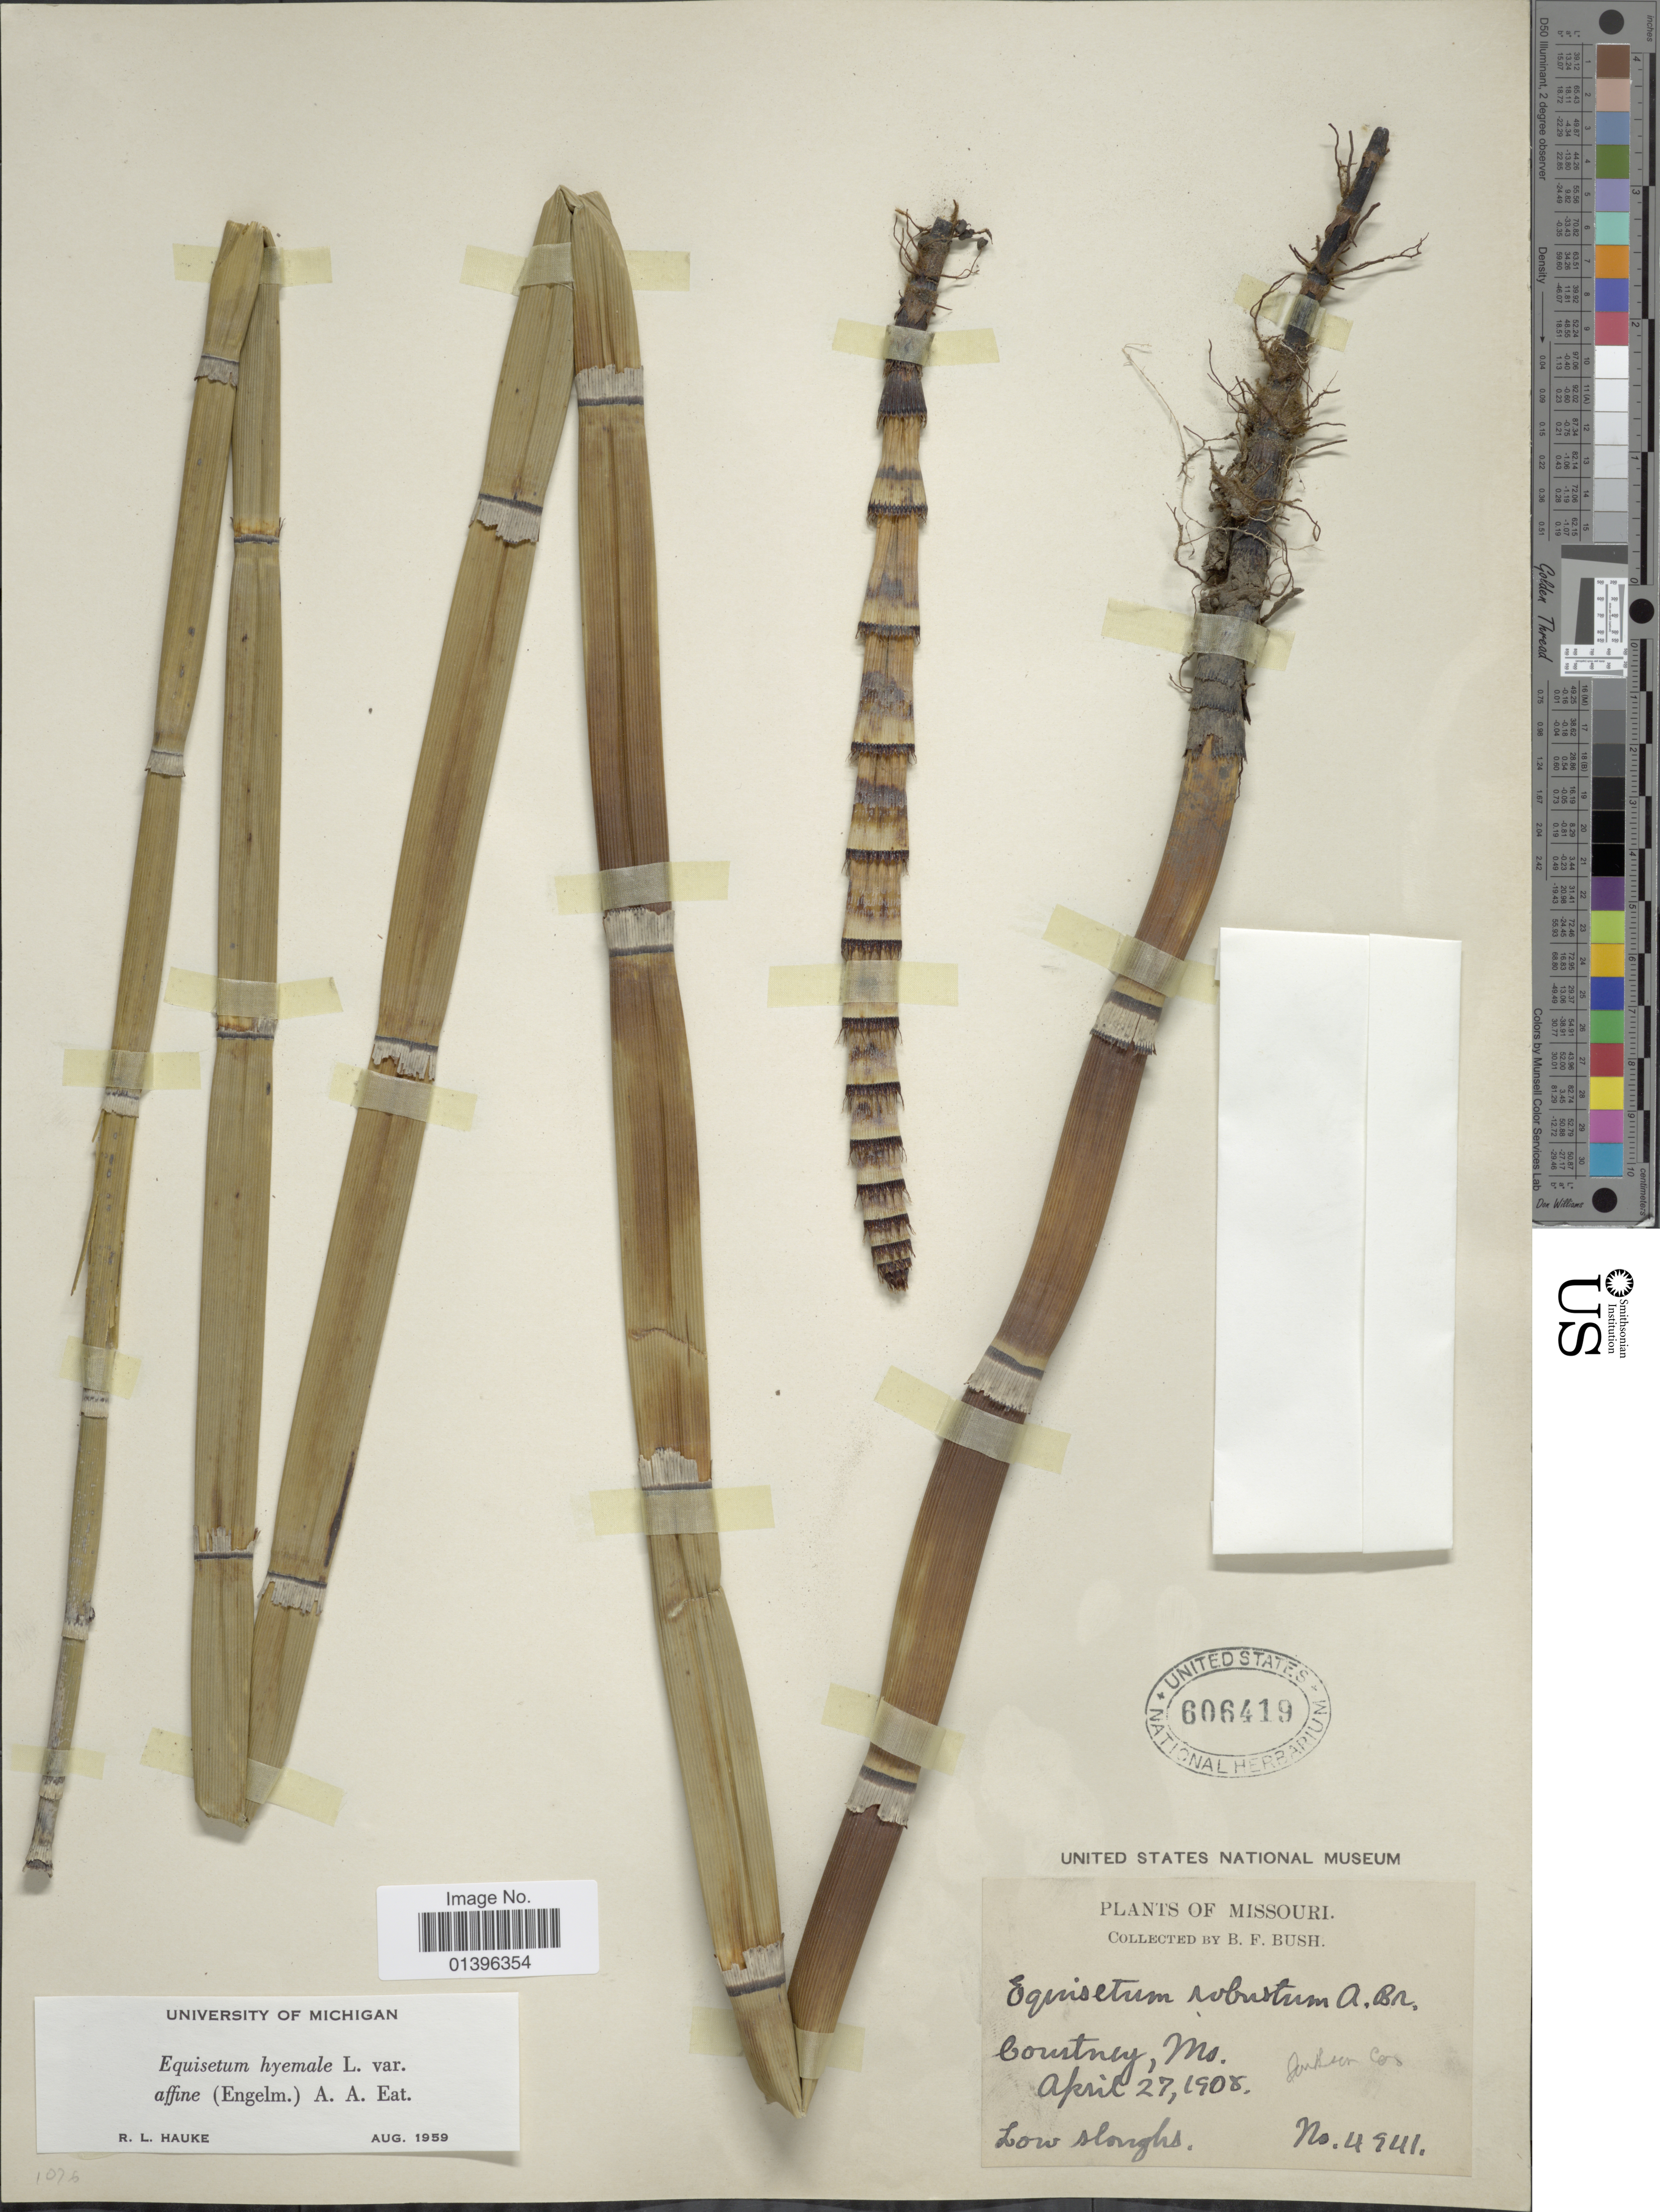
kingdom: Plantae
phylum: Tracheophyta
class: Polypodiopsida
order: Equisetales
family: Equisetaceae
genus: Equisetum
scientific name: Equisetum hyemale var. affine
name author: (Engelm.) A.A. Eaton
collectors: B. F. Bush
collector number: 4941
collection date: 1908-04-27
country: United States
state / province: Missouri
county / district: Jackson County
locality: Counrtney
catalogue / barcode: US 606419